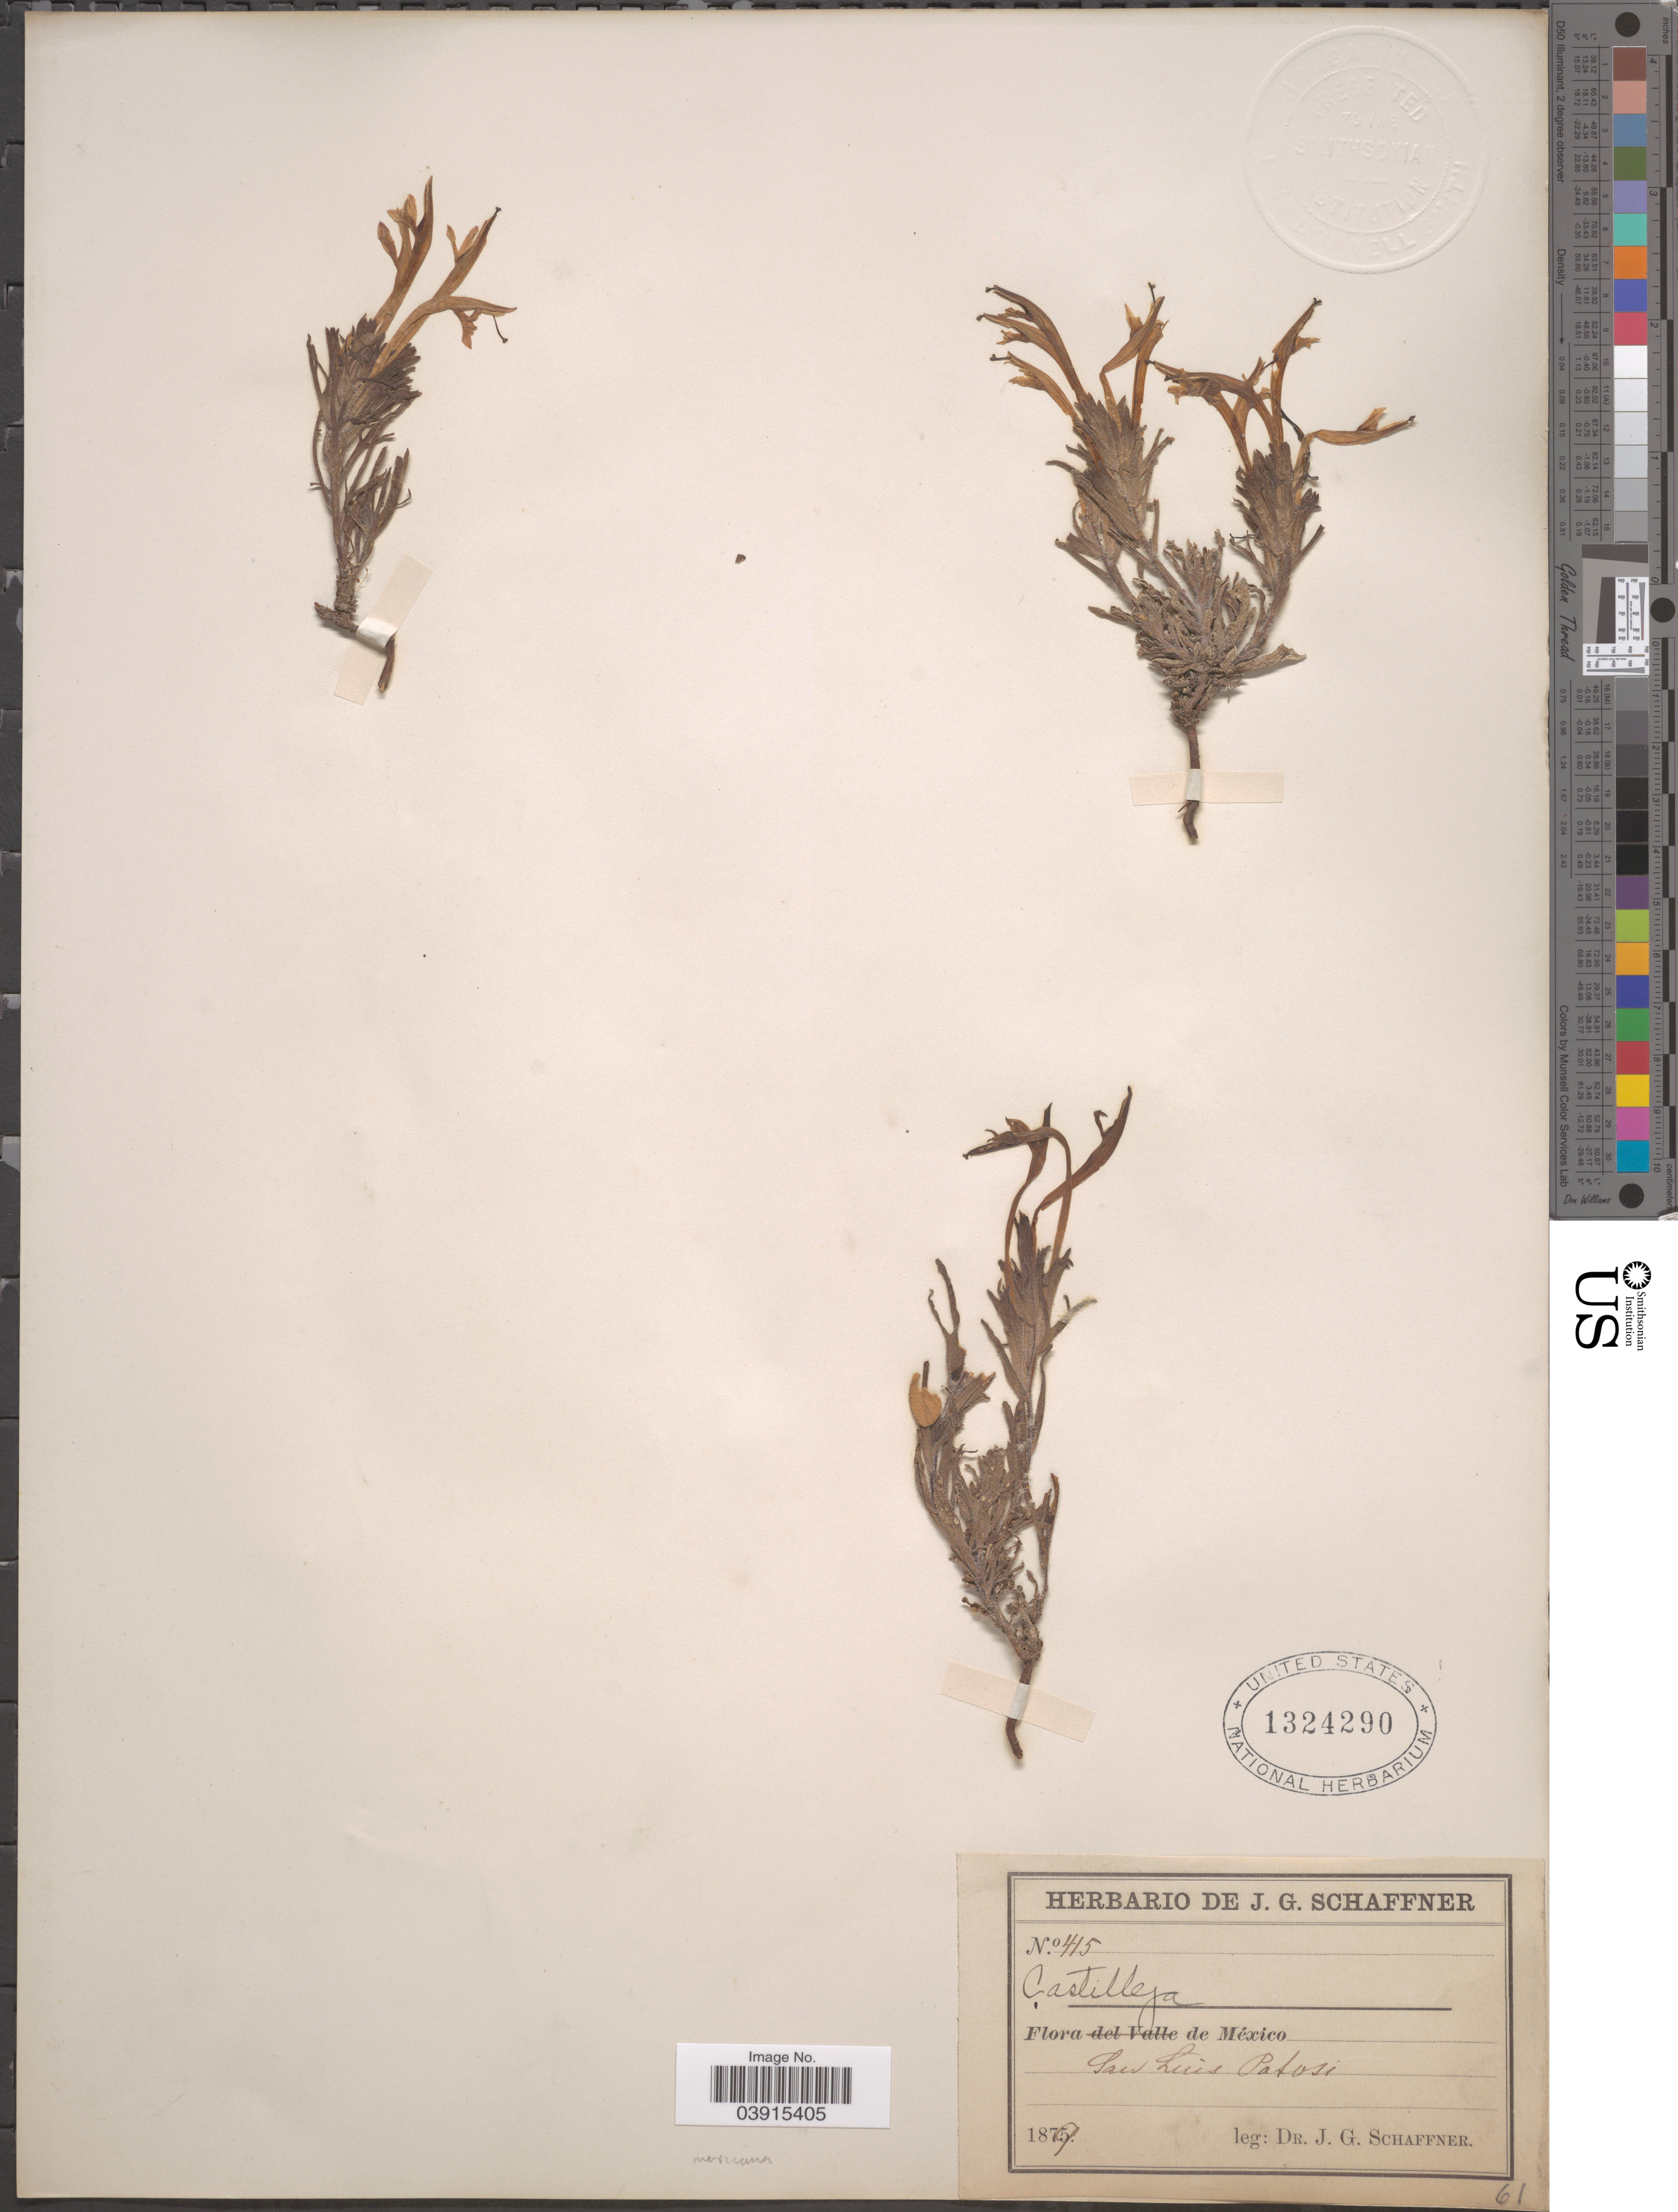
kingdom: Plantae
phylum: Tracheophyta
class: Magnoliopsida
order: Lamiales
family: Orobanchaceae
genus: Castilleja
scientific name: Castilleja mexicana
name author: (Hemsl.) A. Gray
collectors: J. G. Schaffner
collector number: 415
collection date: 1879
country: Mexico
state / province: San Luis Potosí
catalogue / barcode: US 1324290